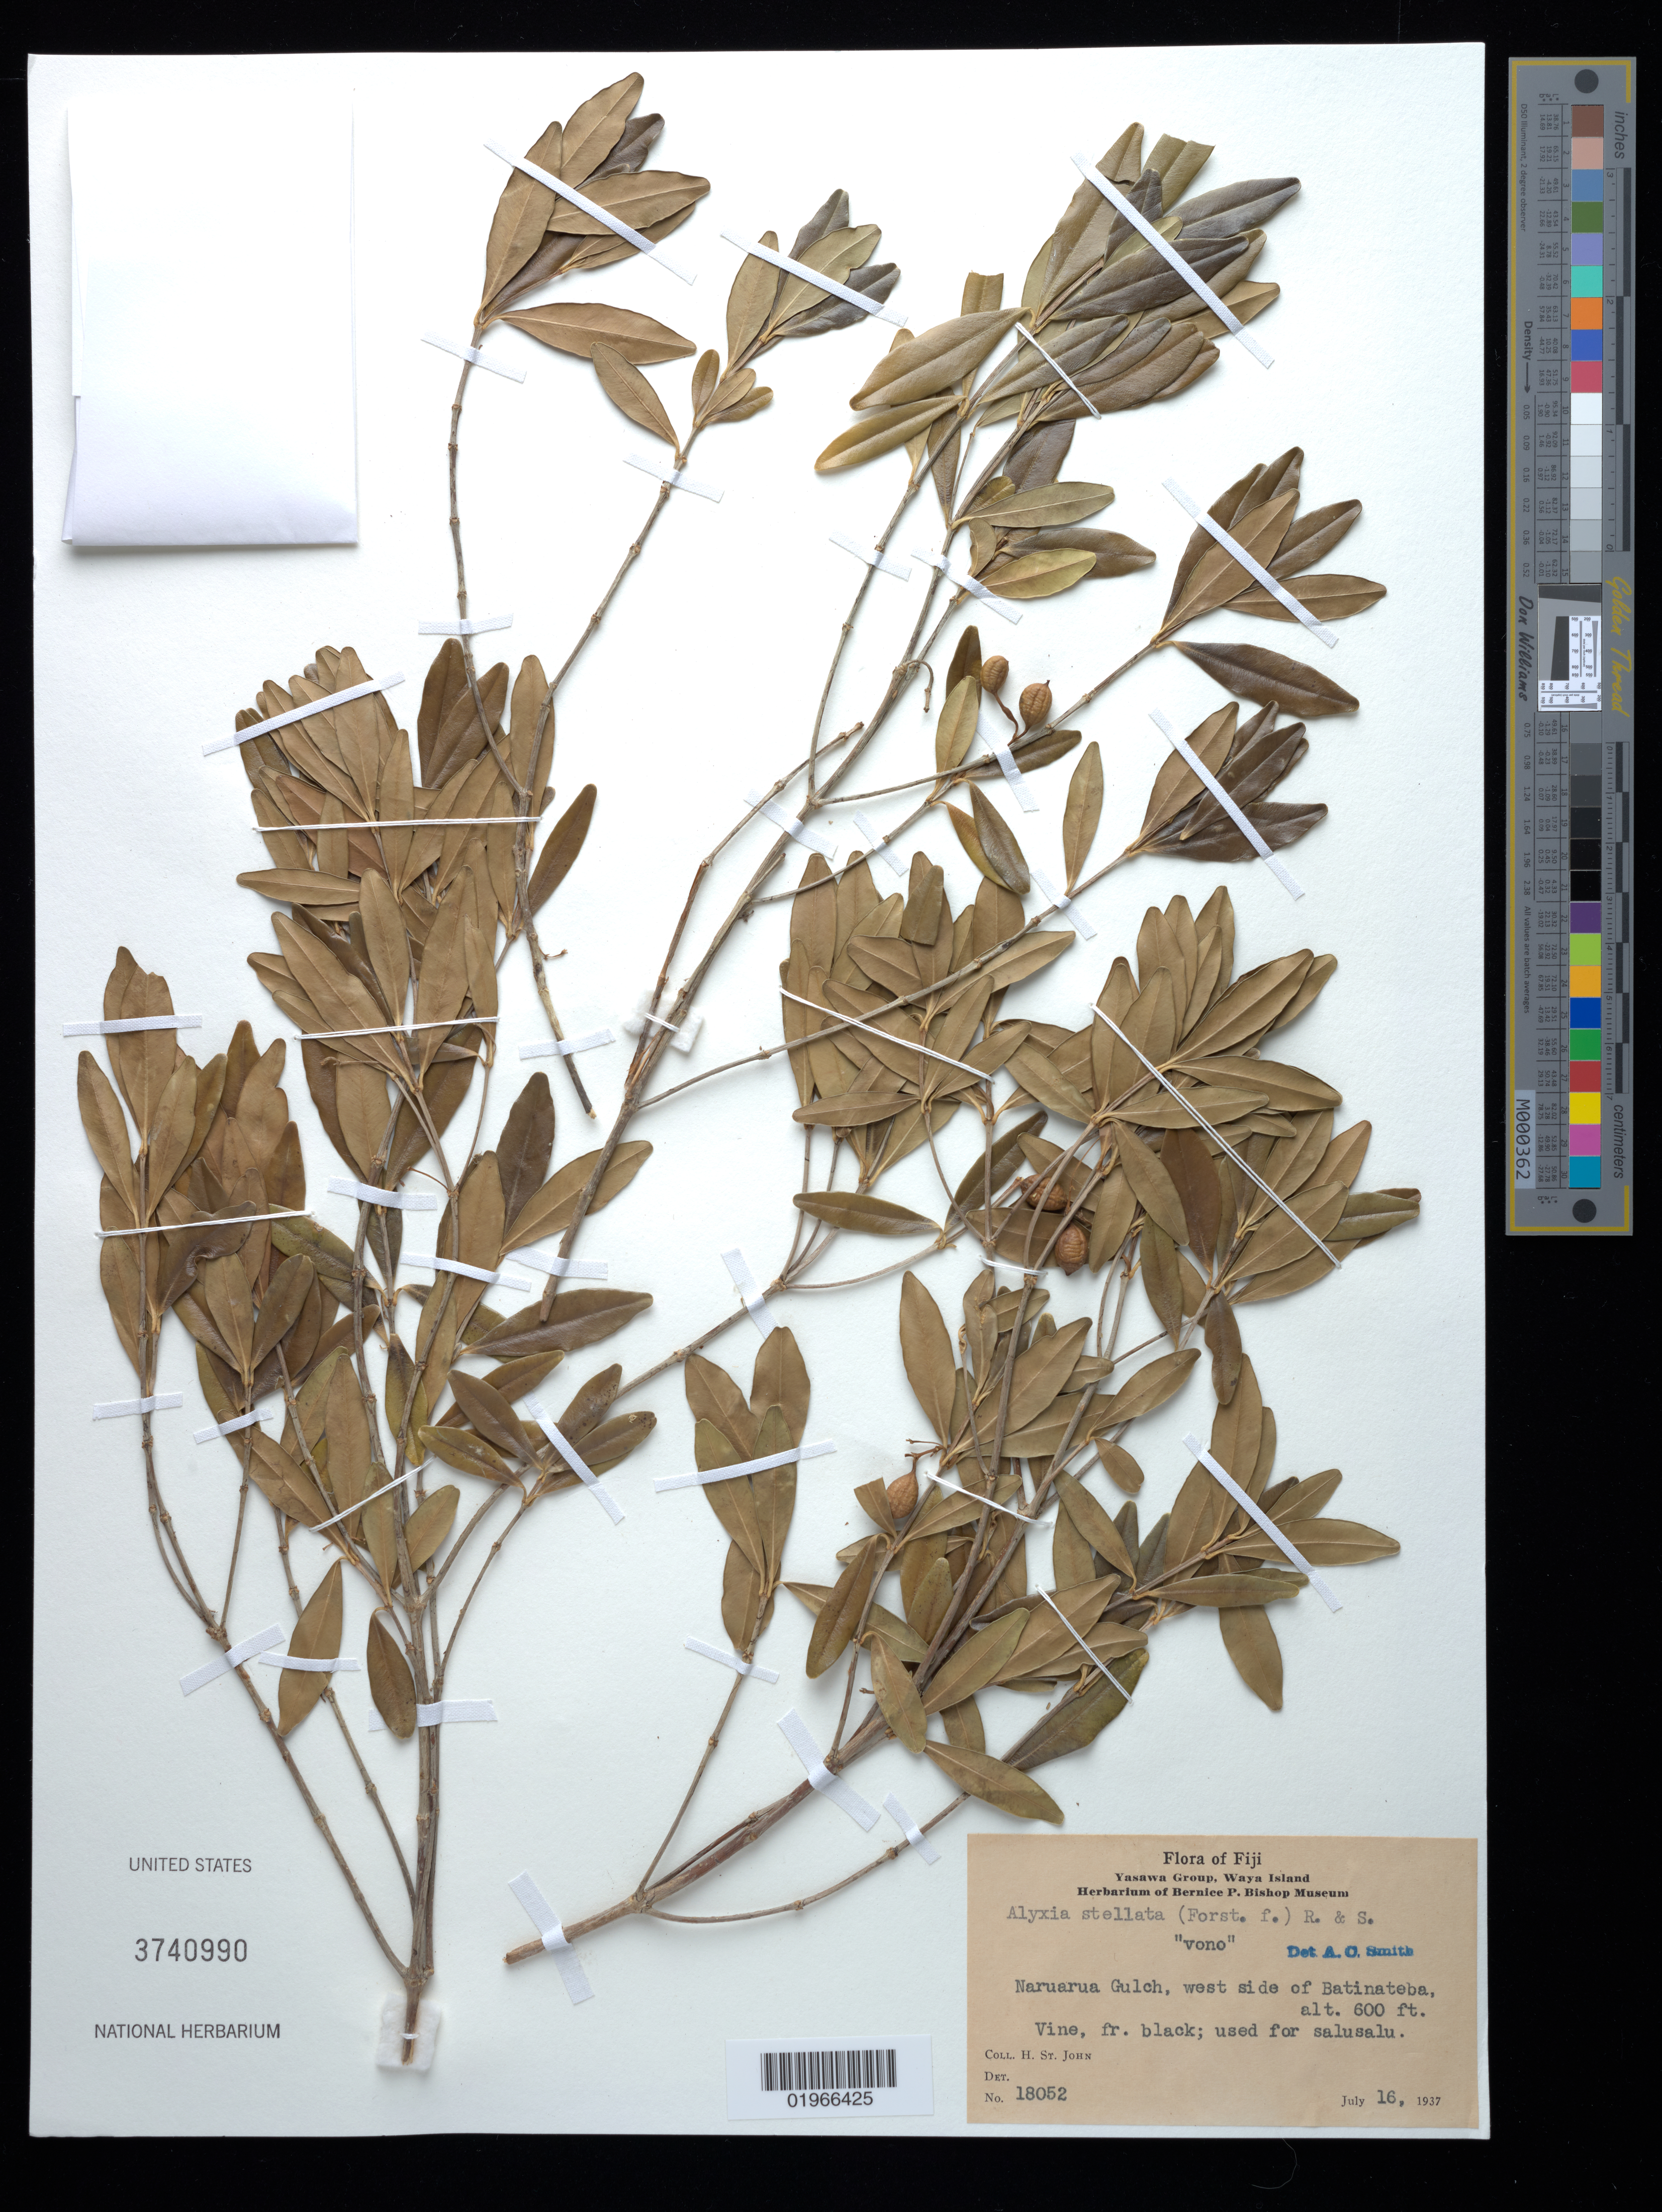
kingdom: Plantae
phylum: Tracheophyta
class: Magnoliopsida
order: Gentianales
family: Apocynaceae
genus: Alyxia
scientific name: Alyxia stellata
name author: (J.R. Forst. & G. Forst.) Roem. & Schult.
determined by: Smith, A. C.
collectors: H. St. John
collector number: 18052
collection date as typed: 16 Jul 1937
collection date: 1937-07-16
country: Fiji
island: Waya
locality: Naruarua Gulch, W side of Batinareba.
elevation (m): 183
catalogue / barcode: US 3740990